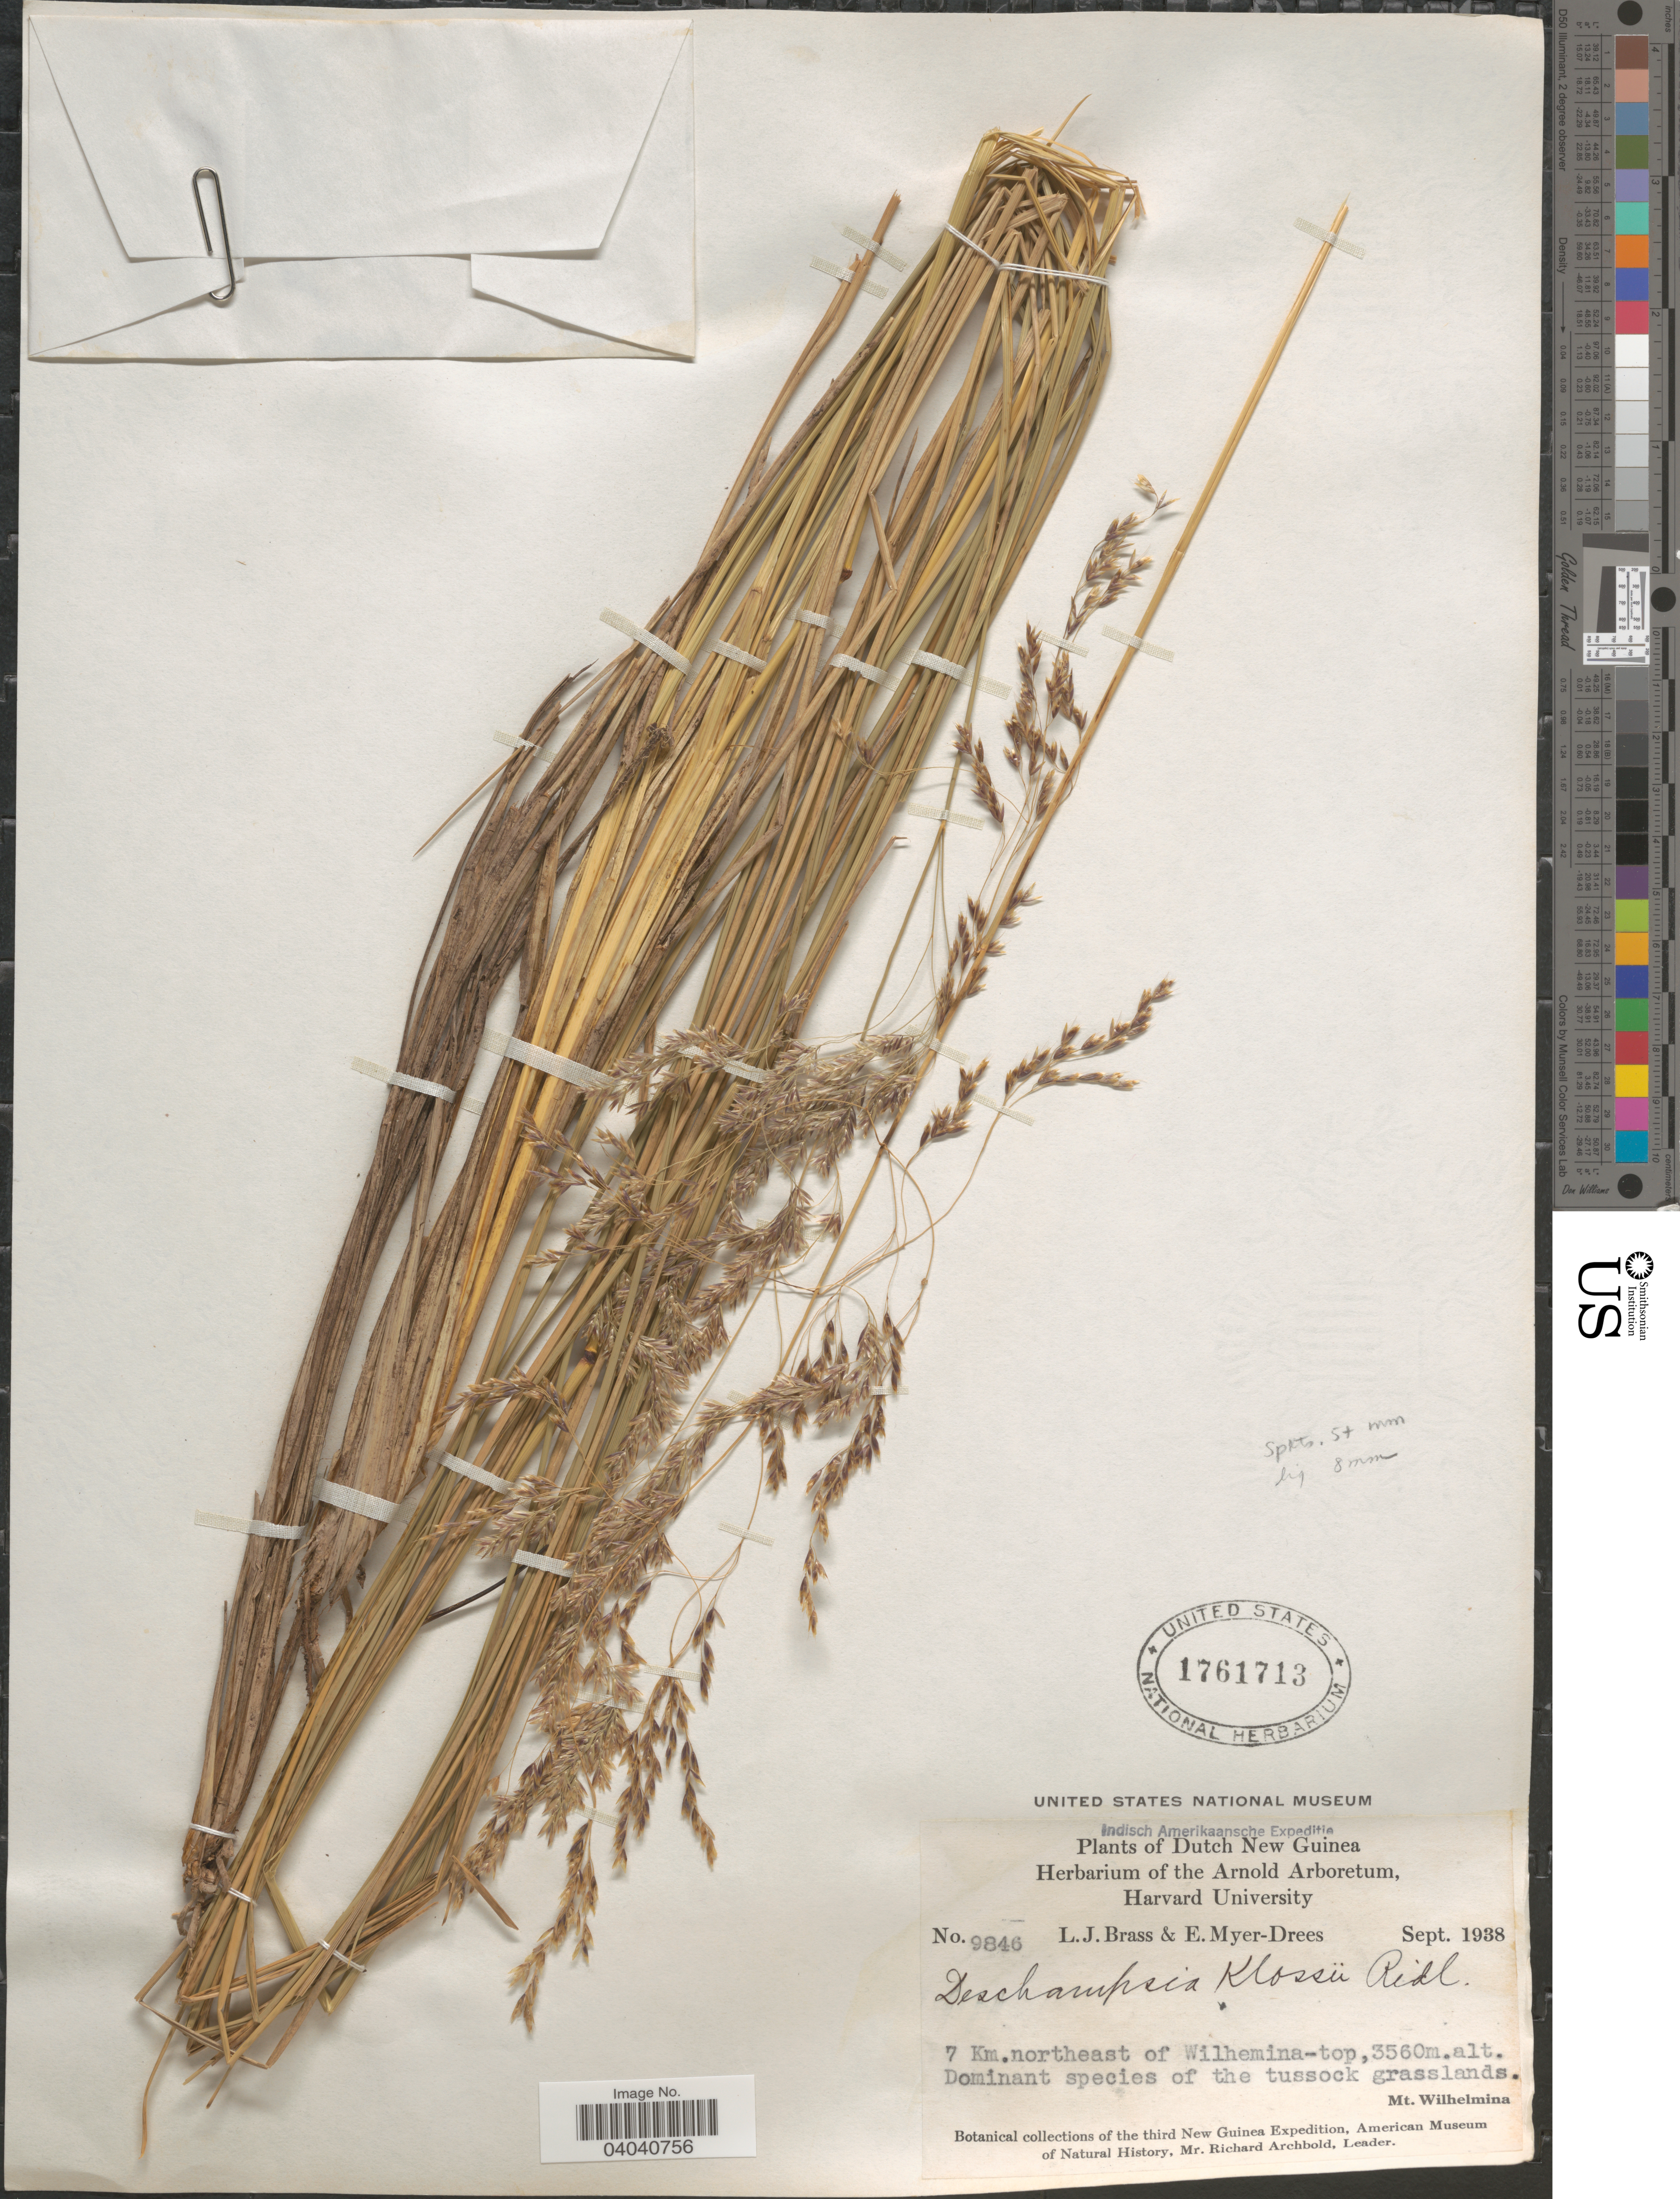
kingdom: Plantae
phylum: Tracheophyta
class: Liliopsida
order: Poales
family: Poaceae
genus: Deschampsia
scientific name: Deschampsia klossii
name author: Ridl.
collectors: L. J. Brass & E. Meijer-Drees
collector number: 9846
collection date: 1938-09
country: Indonesia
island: New Guinea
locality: Dutch New Guinea. 7 Km. northeast of Wilhelmina-top, Dominant species of the tussock grasslands. Mt. Wilhelmina.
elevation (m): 3560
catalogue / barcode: US 1761713